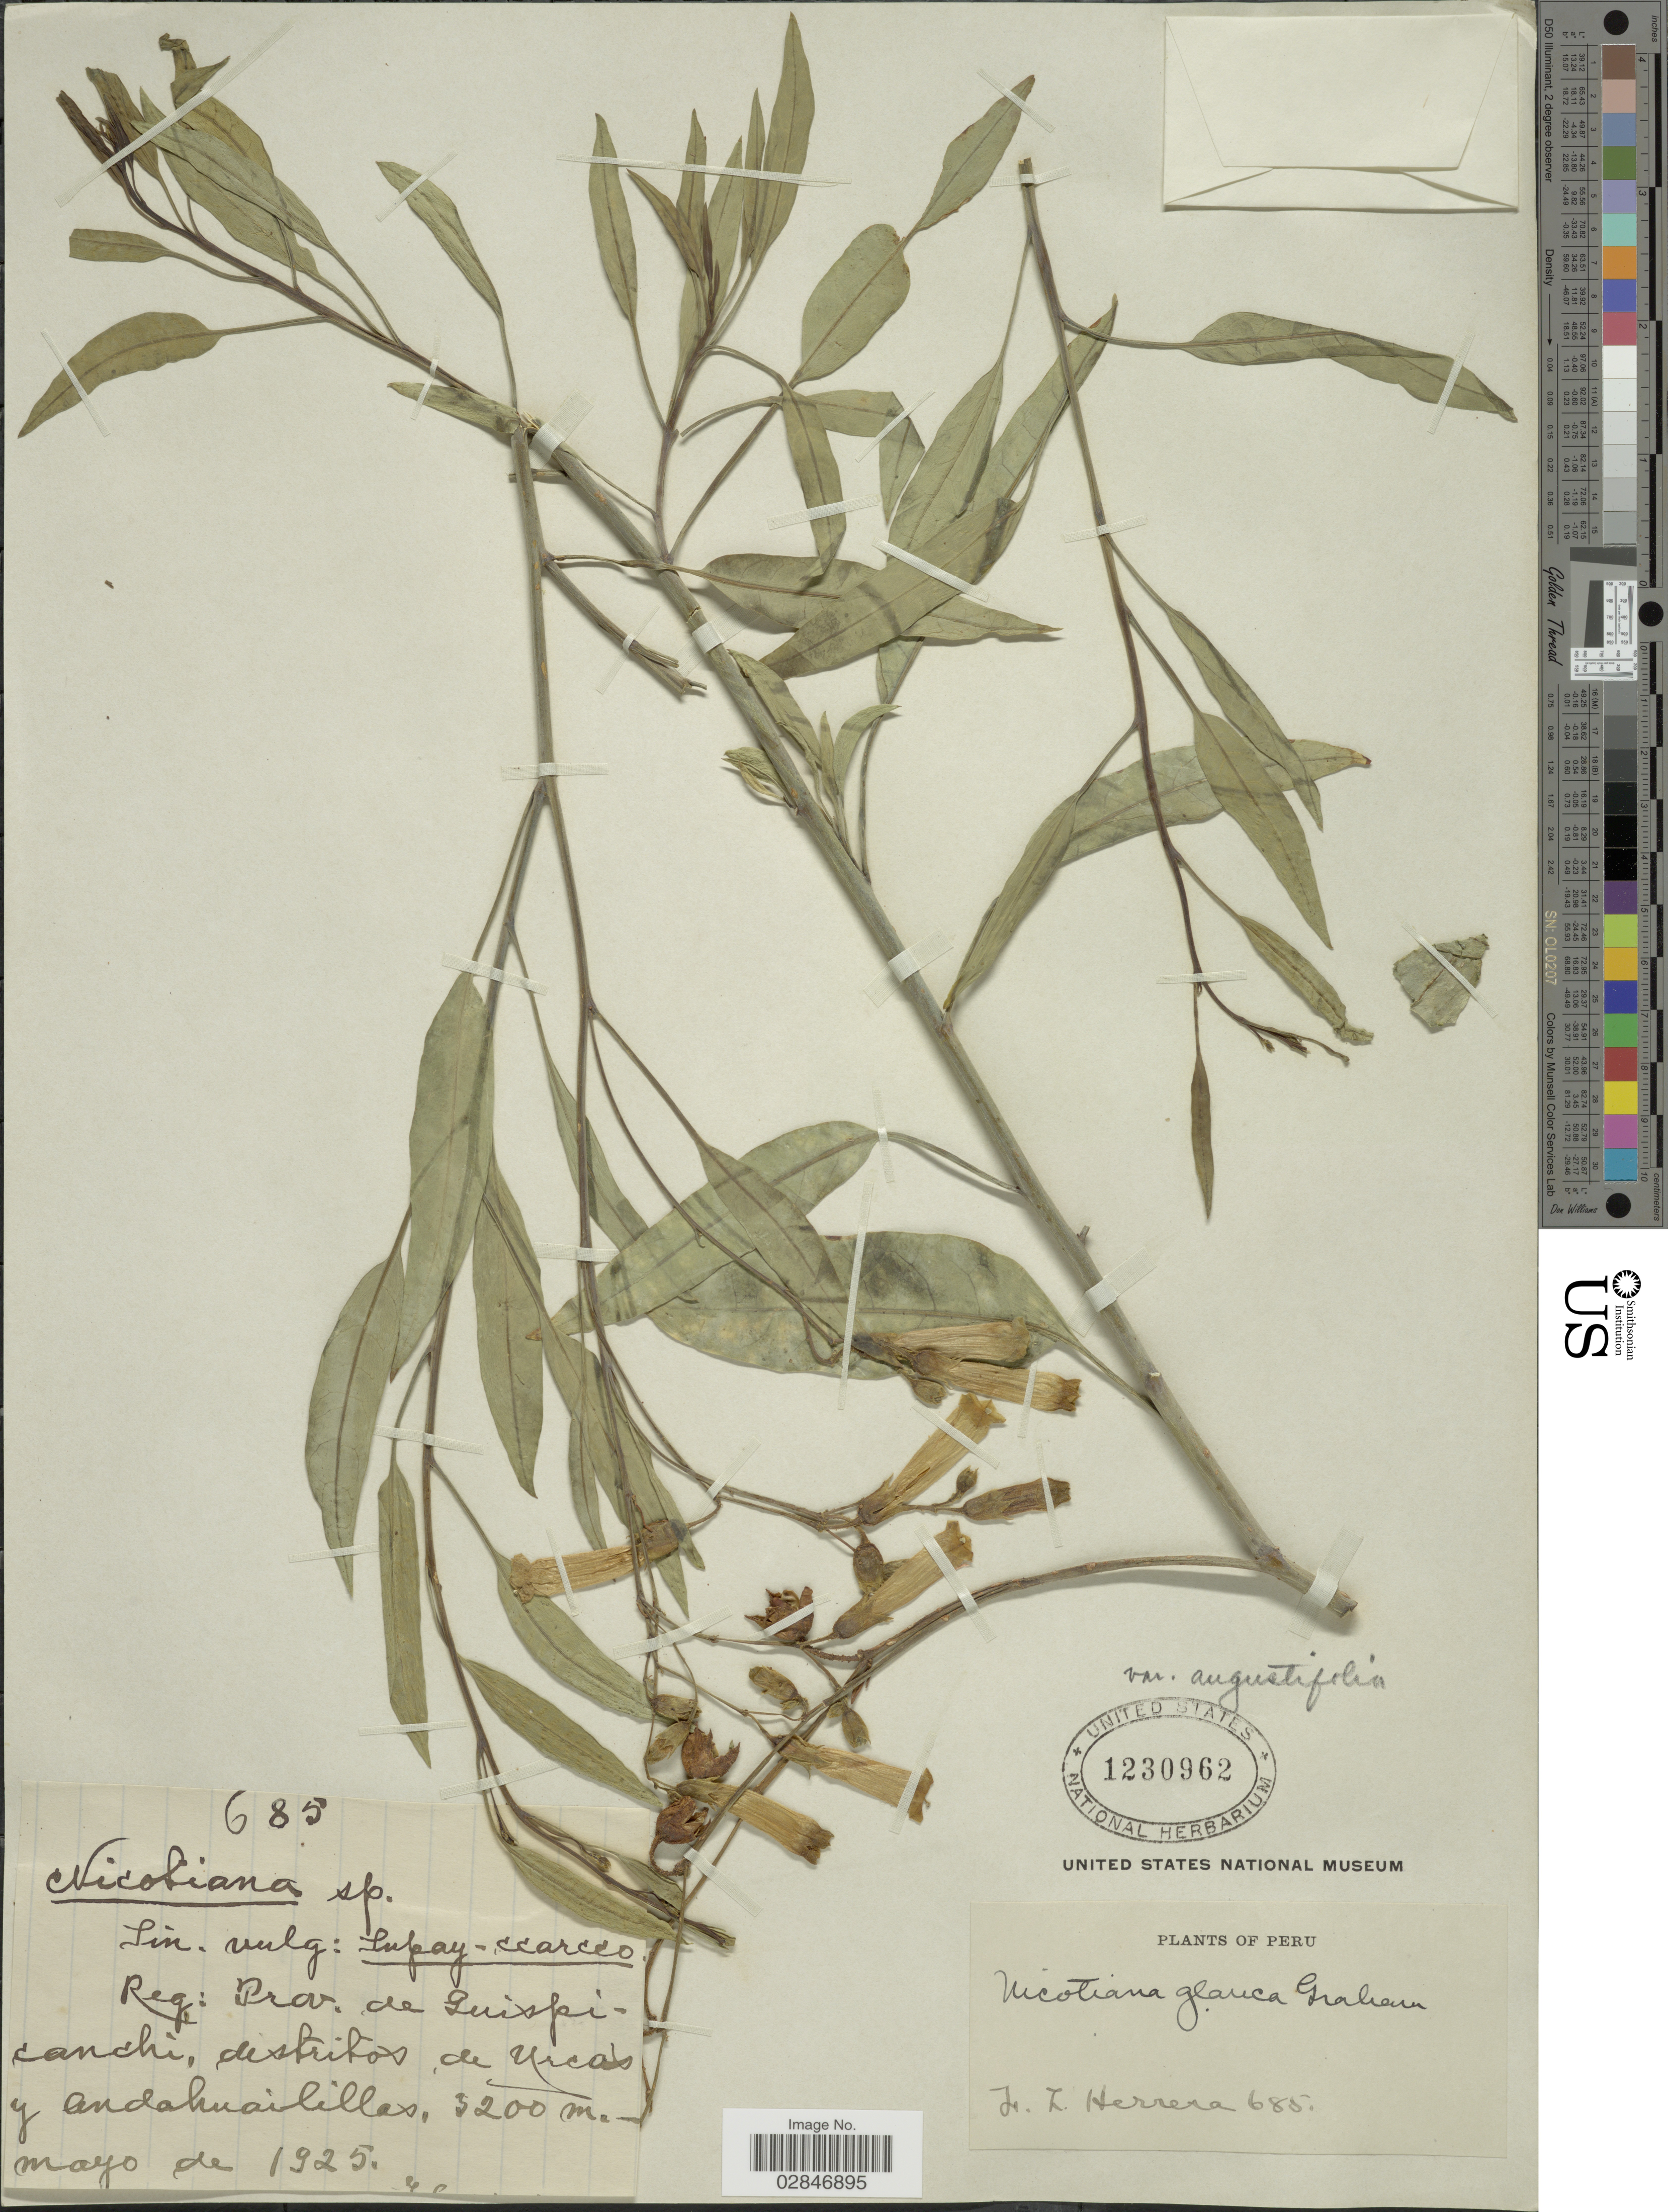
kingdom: Plantae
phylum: Tracheophyta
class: Magnoliopsida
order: Solanales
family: Solanaceae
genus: Nicotiana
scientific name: Nicotiana glauca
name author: Graham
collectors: F. L. Herrera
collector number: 685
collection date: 1925-05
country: Peru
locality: Reg: Prov. de Guispicanchi, distritos de Urcas y Andahuailillas.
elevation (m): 3200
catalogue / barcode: US 1230962